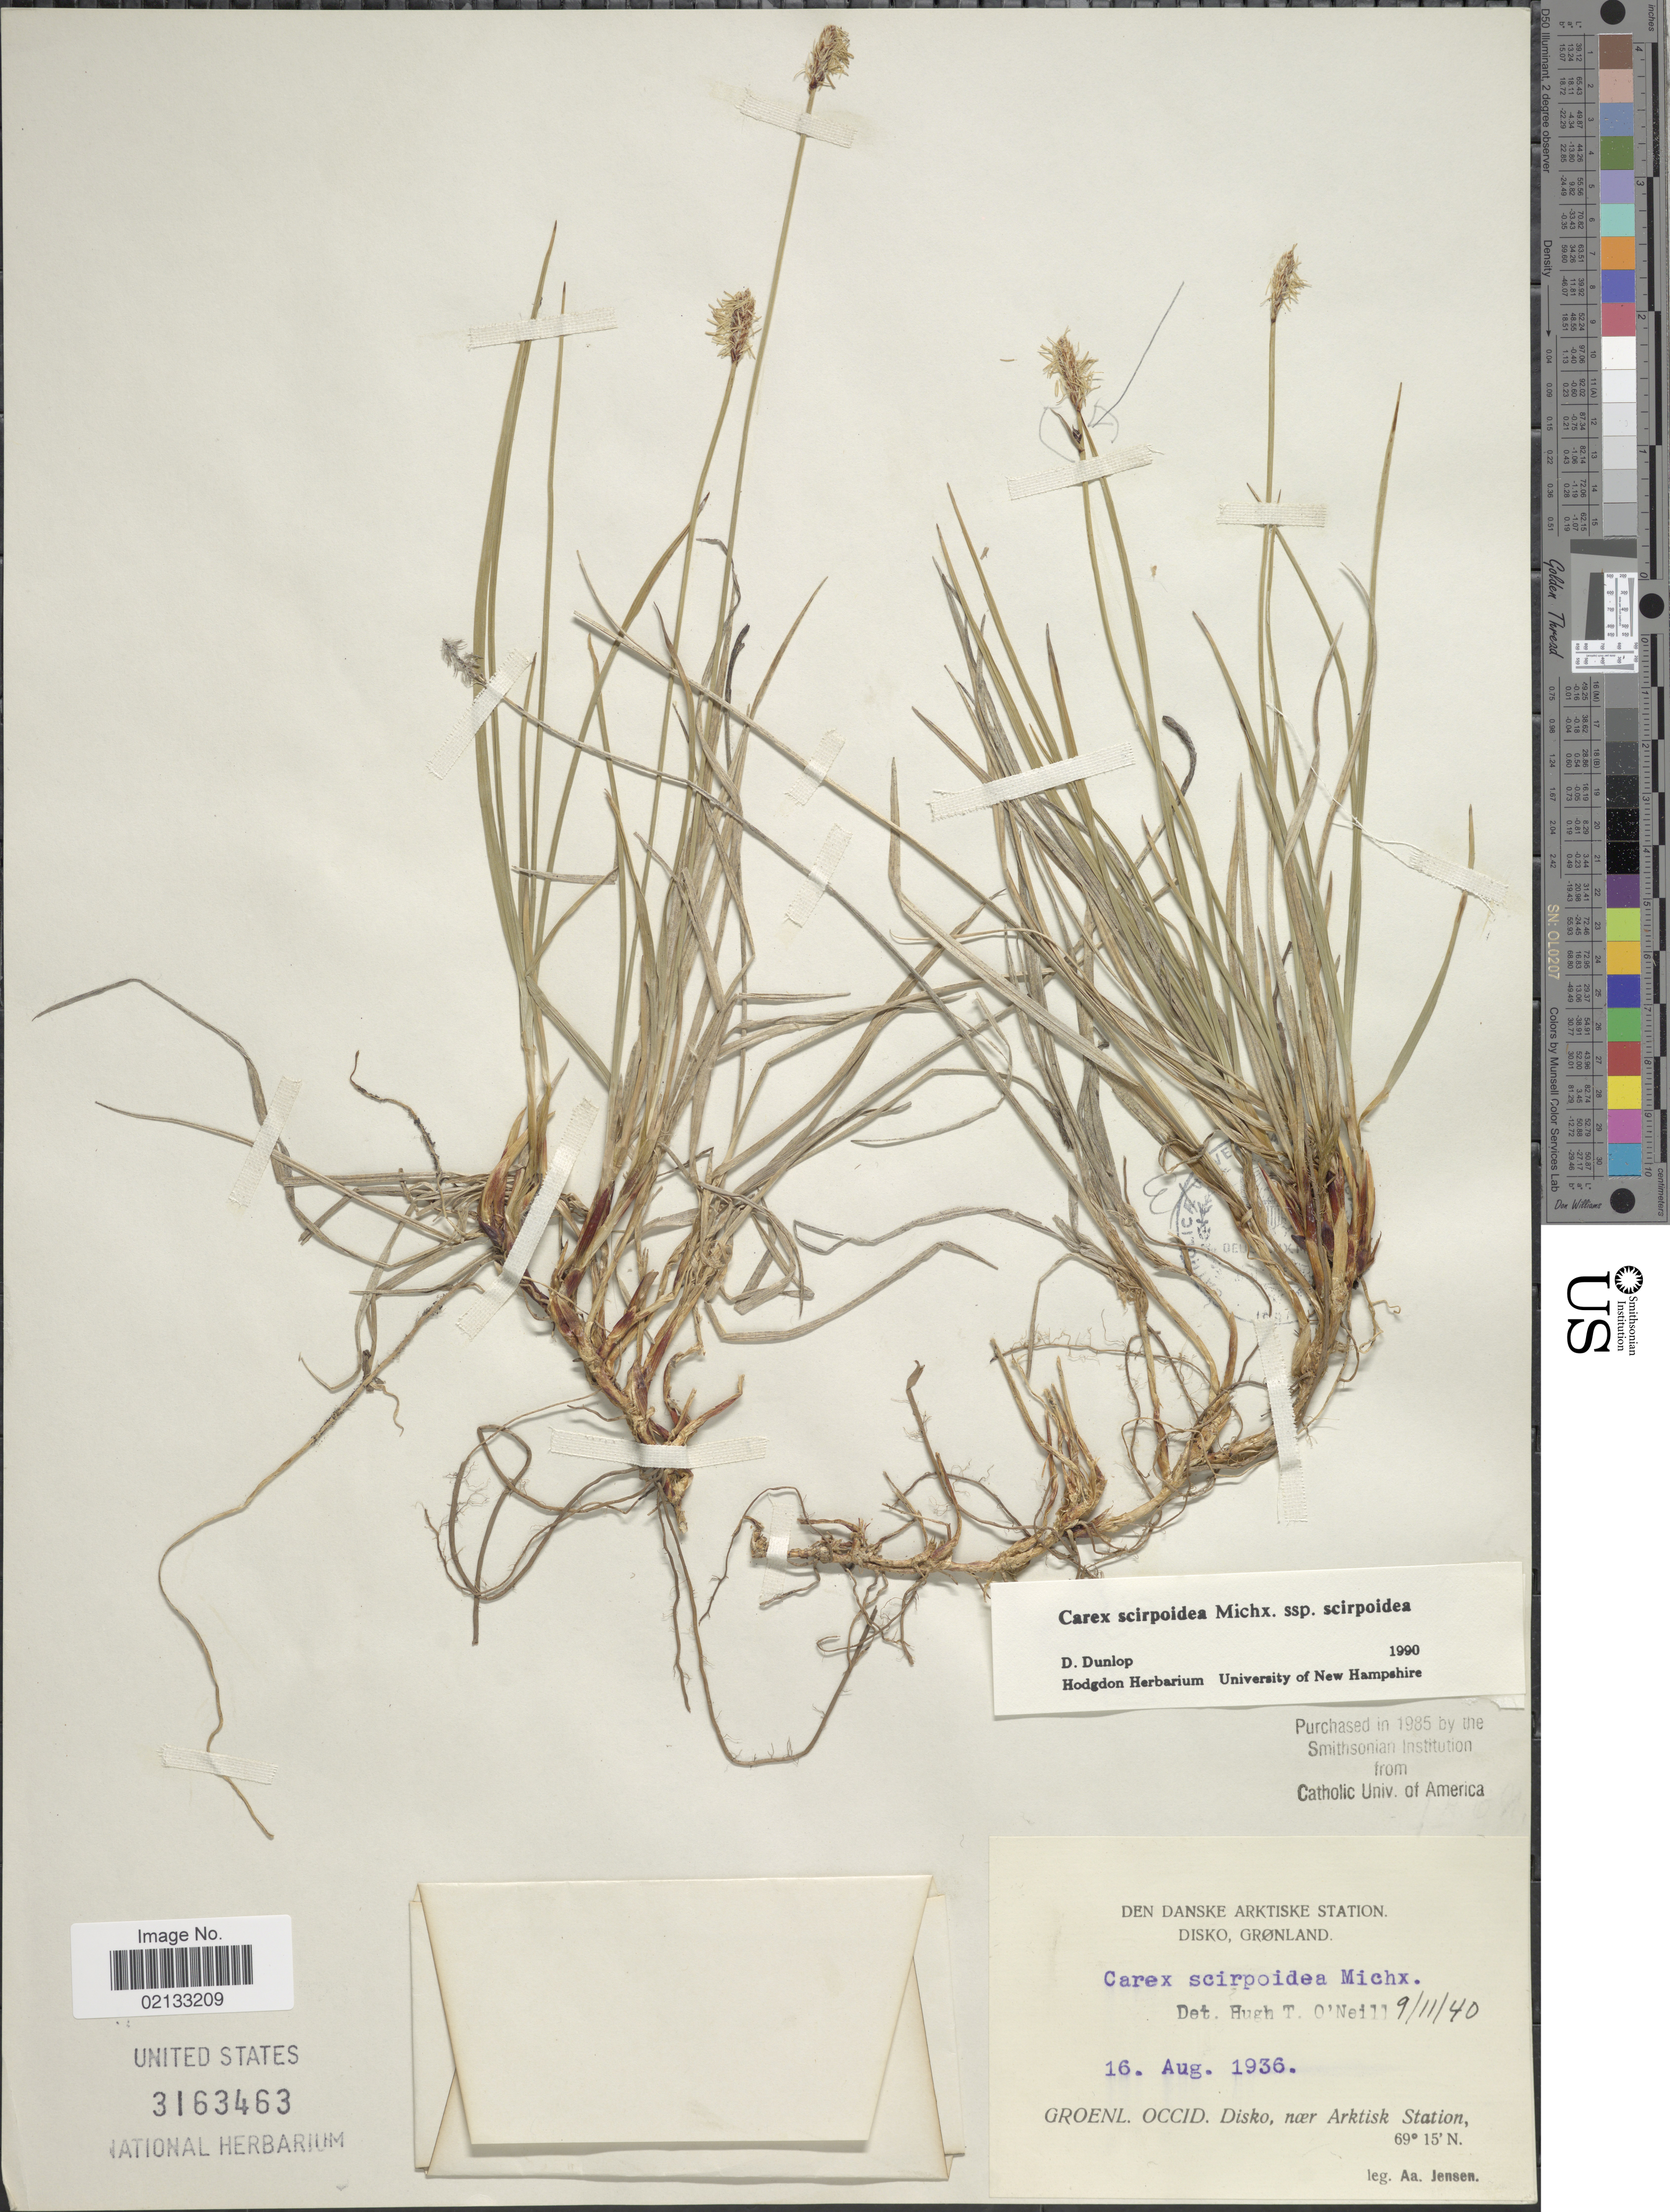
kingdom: Plantae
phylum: Tracheophyta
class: Liliopsida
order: Poales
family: Cyperaceae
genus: Carex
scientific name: Carex scirpoidea subsp. scirpoidea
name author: Michx.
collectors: A. Jensen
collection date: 1936-08-16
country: Greenland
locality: Den Danske Arktiske Station. Disko, Gronland. Groenl. Occid. Disko, naer Arktisk Station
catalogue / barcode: US 3163463